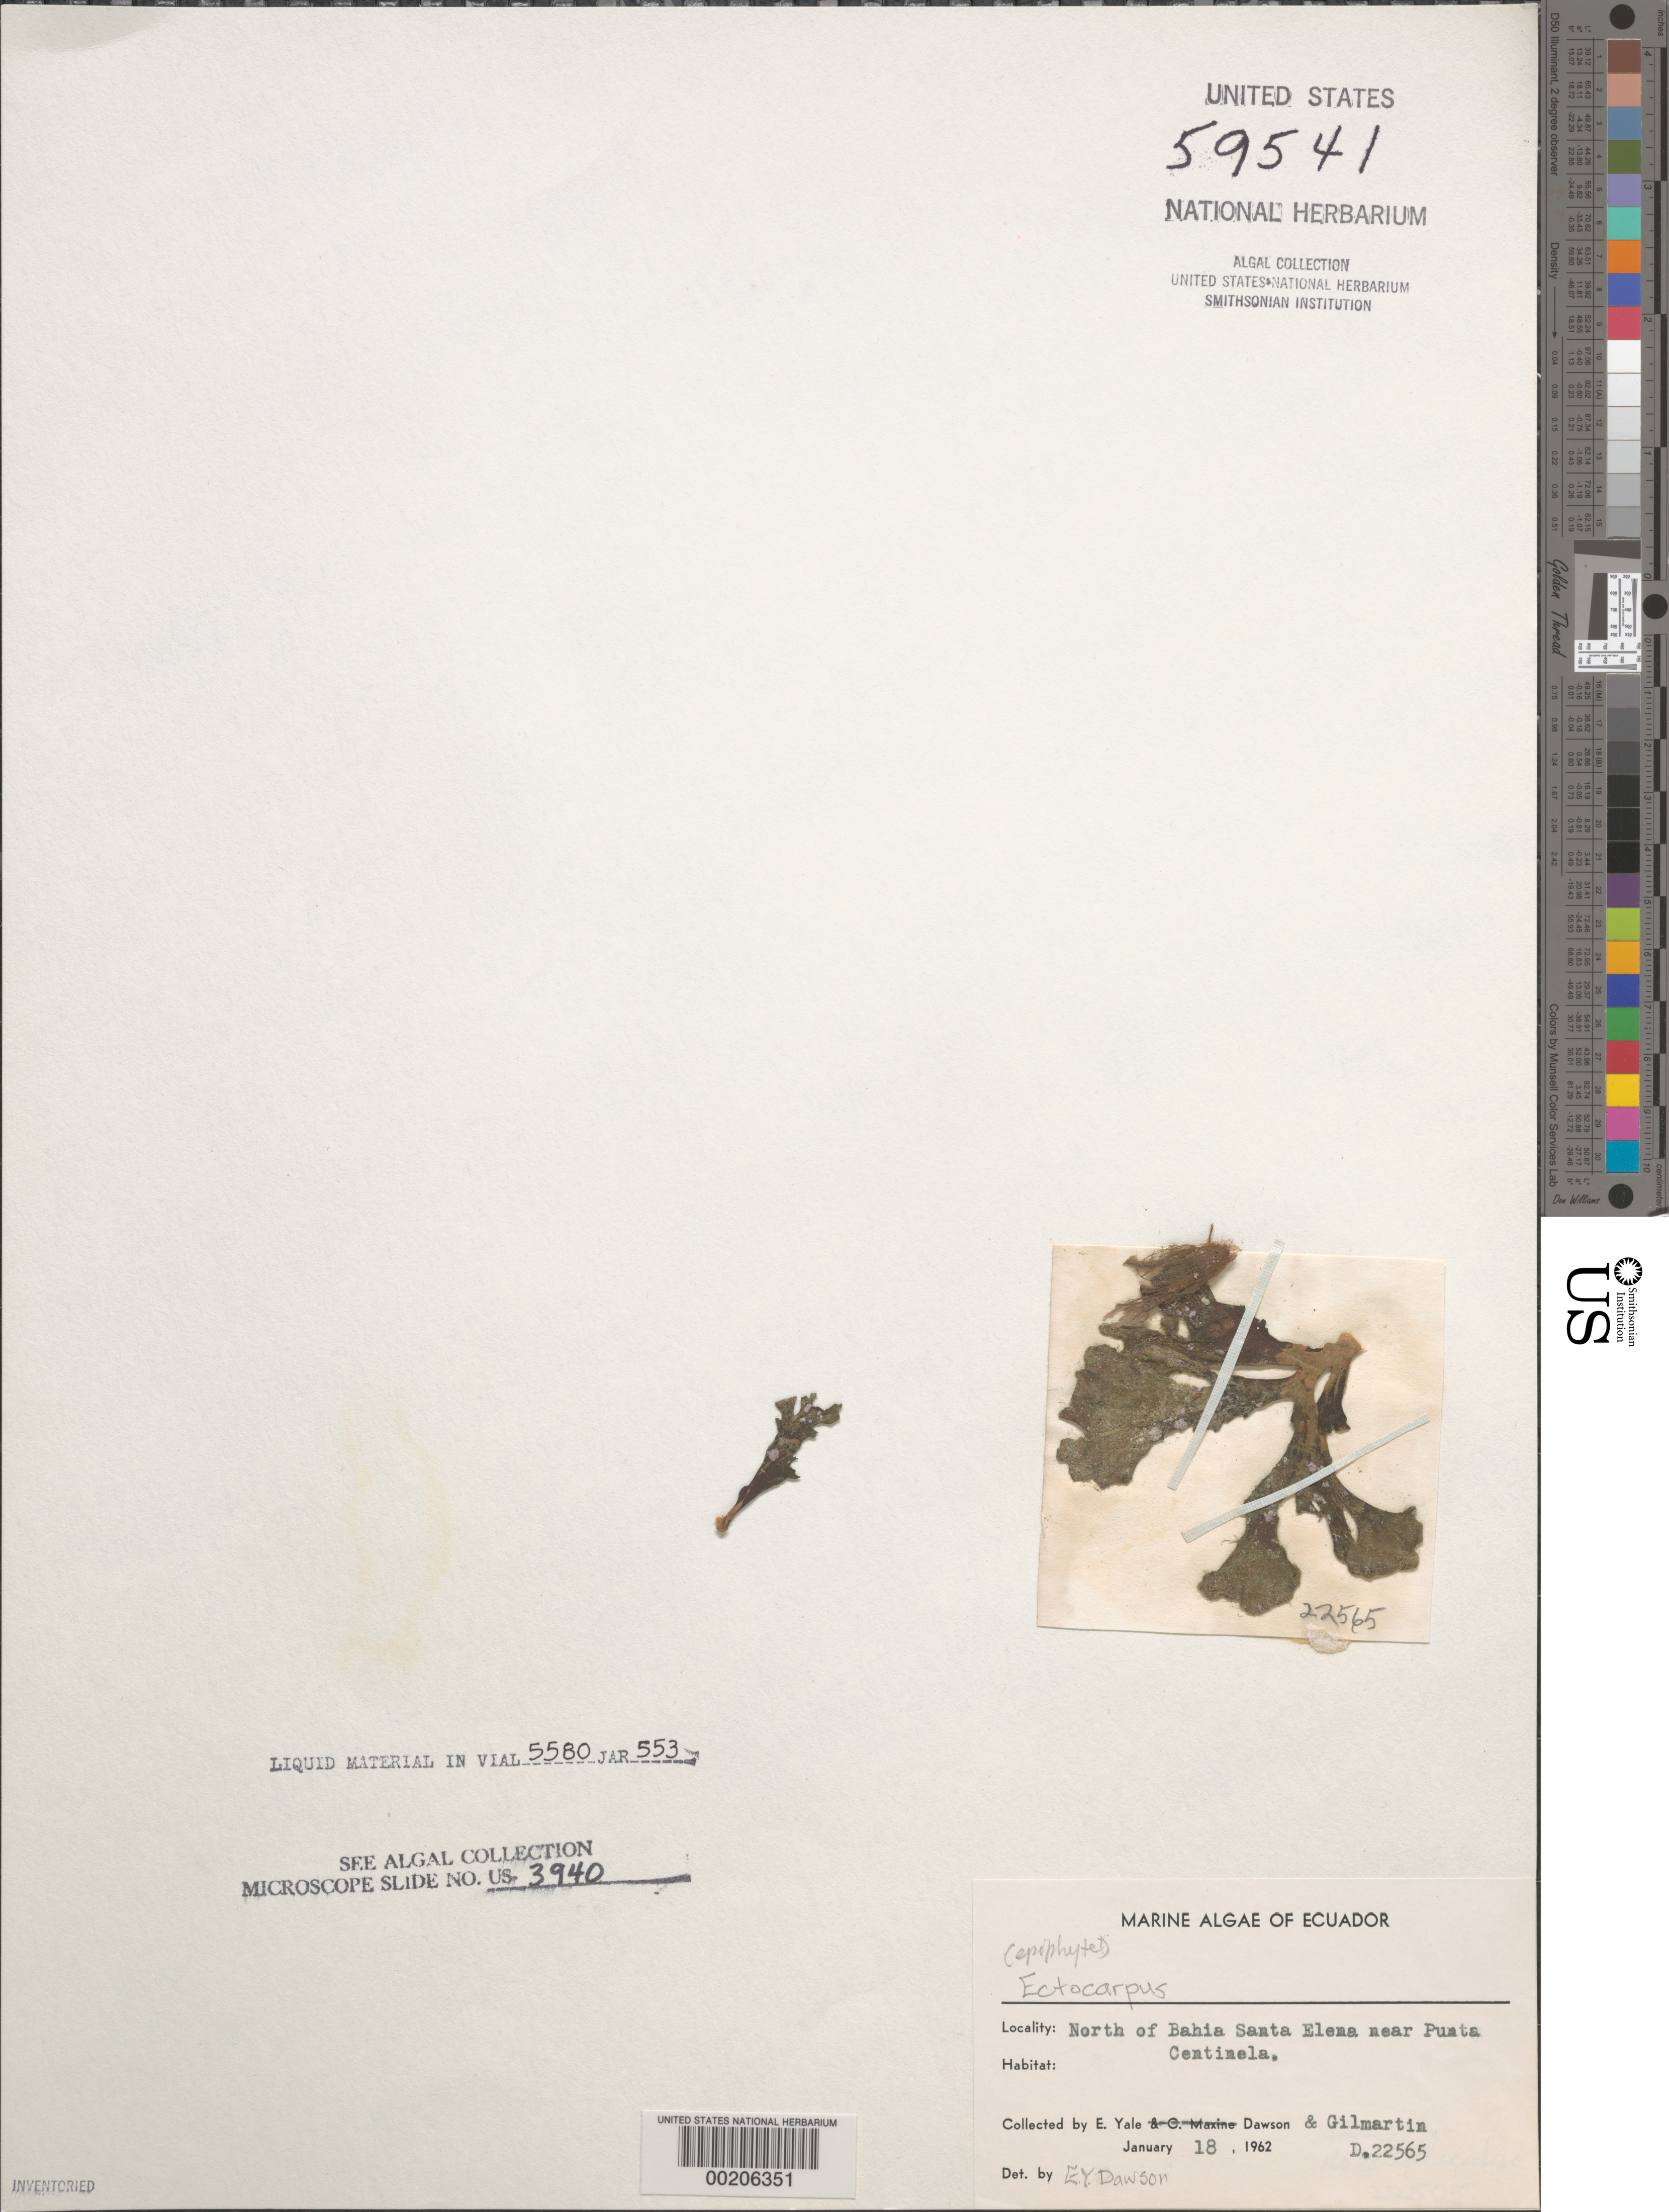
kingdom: Chromista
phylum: Ochrophyta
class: Phaeophyceae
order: Ectocarpales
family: Ectocarpaceae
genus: Ectocarpus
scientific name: Ectocarpus sp.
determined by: Dawson, E. Y.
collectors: E. Y. Dawson & M. Gilmartin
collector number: EYD 22565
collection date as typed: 18 Jan 1962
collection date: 1962-01-18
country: Ecuador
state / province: Guayas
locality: North of Bahia Santa Elena near Punta Centinela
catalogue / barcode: US 59541